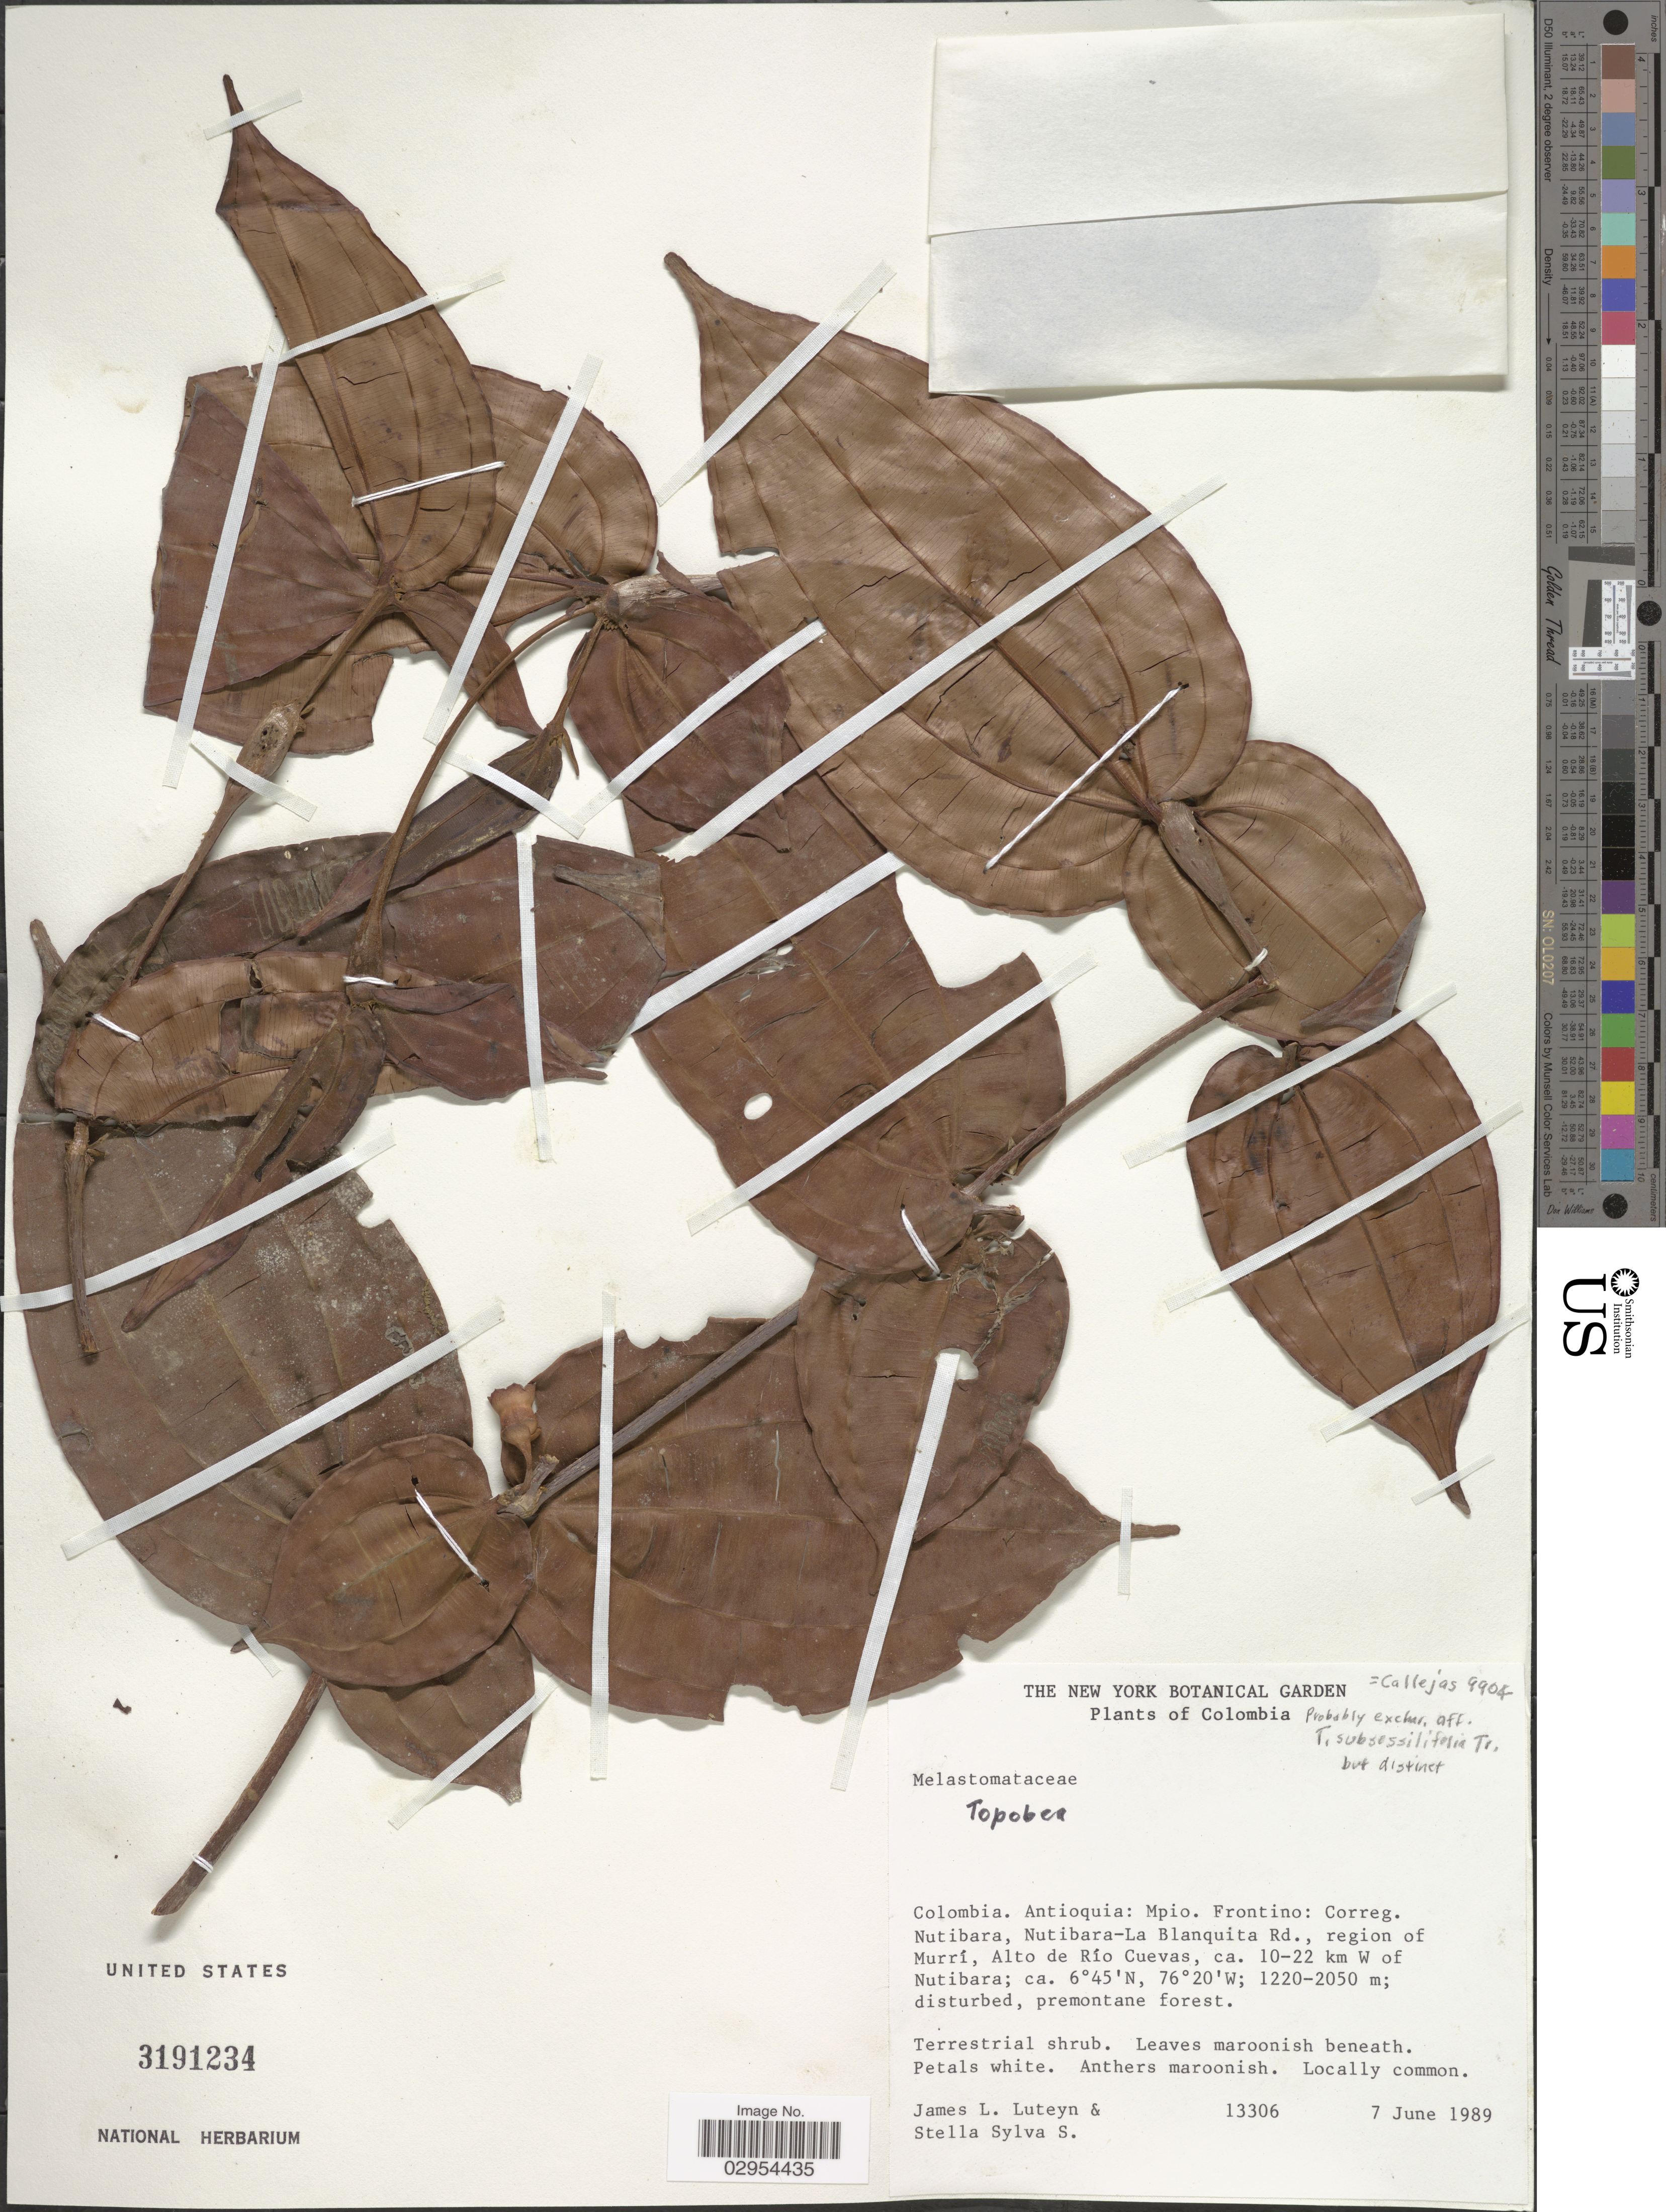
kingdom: Plantae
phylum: Tracheophyta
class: Magnoliopsida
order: Myrtales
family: Melastomataceae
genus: Topobea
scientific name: Topobea sp.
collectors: J. Luteyn & S. Sylva S.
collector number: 13306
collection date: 1989-06-07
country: Colombia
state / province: Antioquia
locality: Mpio. Frontino: Correg. Nutibara, Nutibara-La Blanquita Rd., region of Murrí, Alto de Río Cuevas, ca. 10-22 km W of Nutibara.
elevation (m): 1220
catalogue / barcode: US 3191234